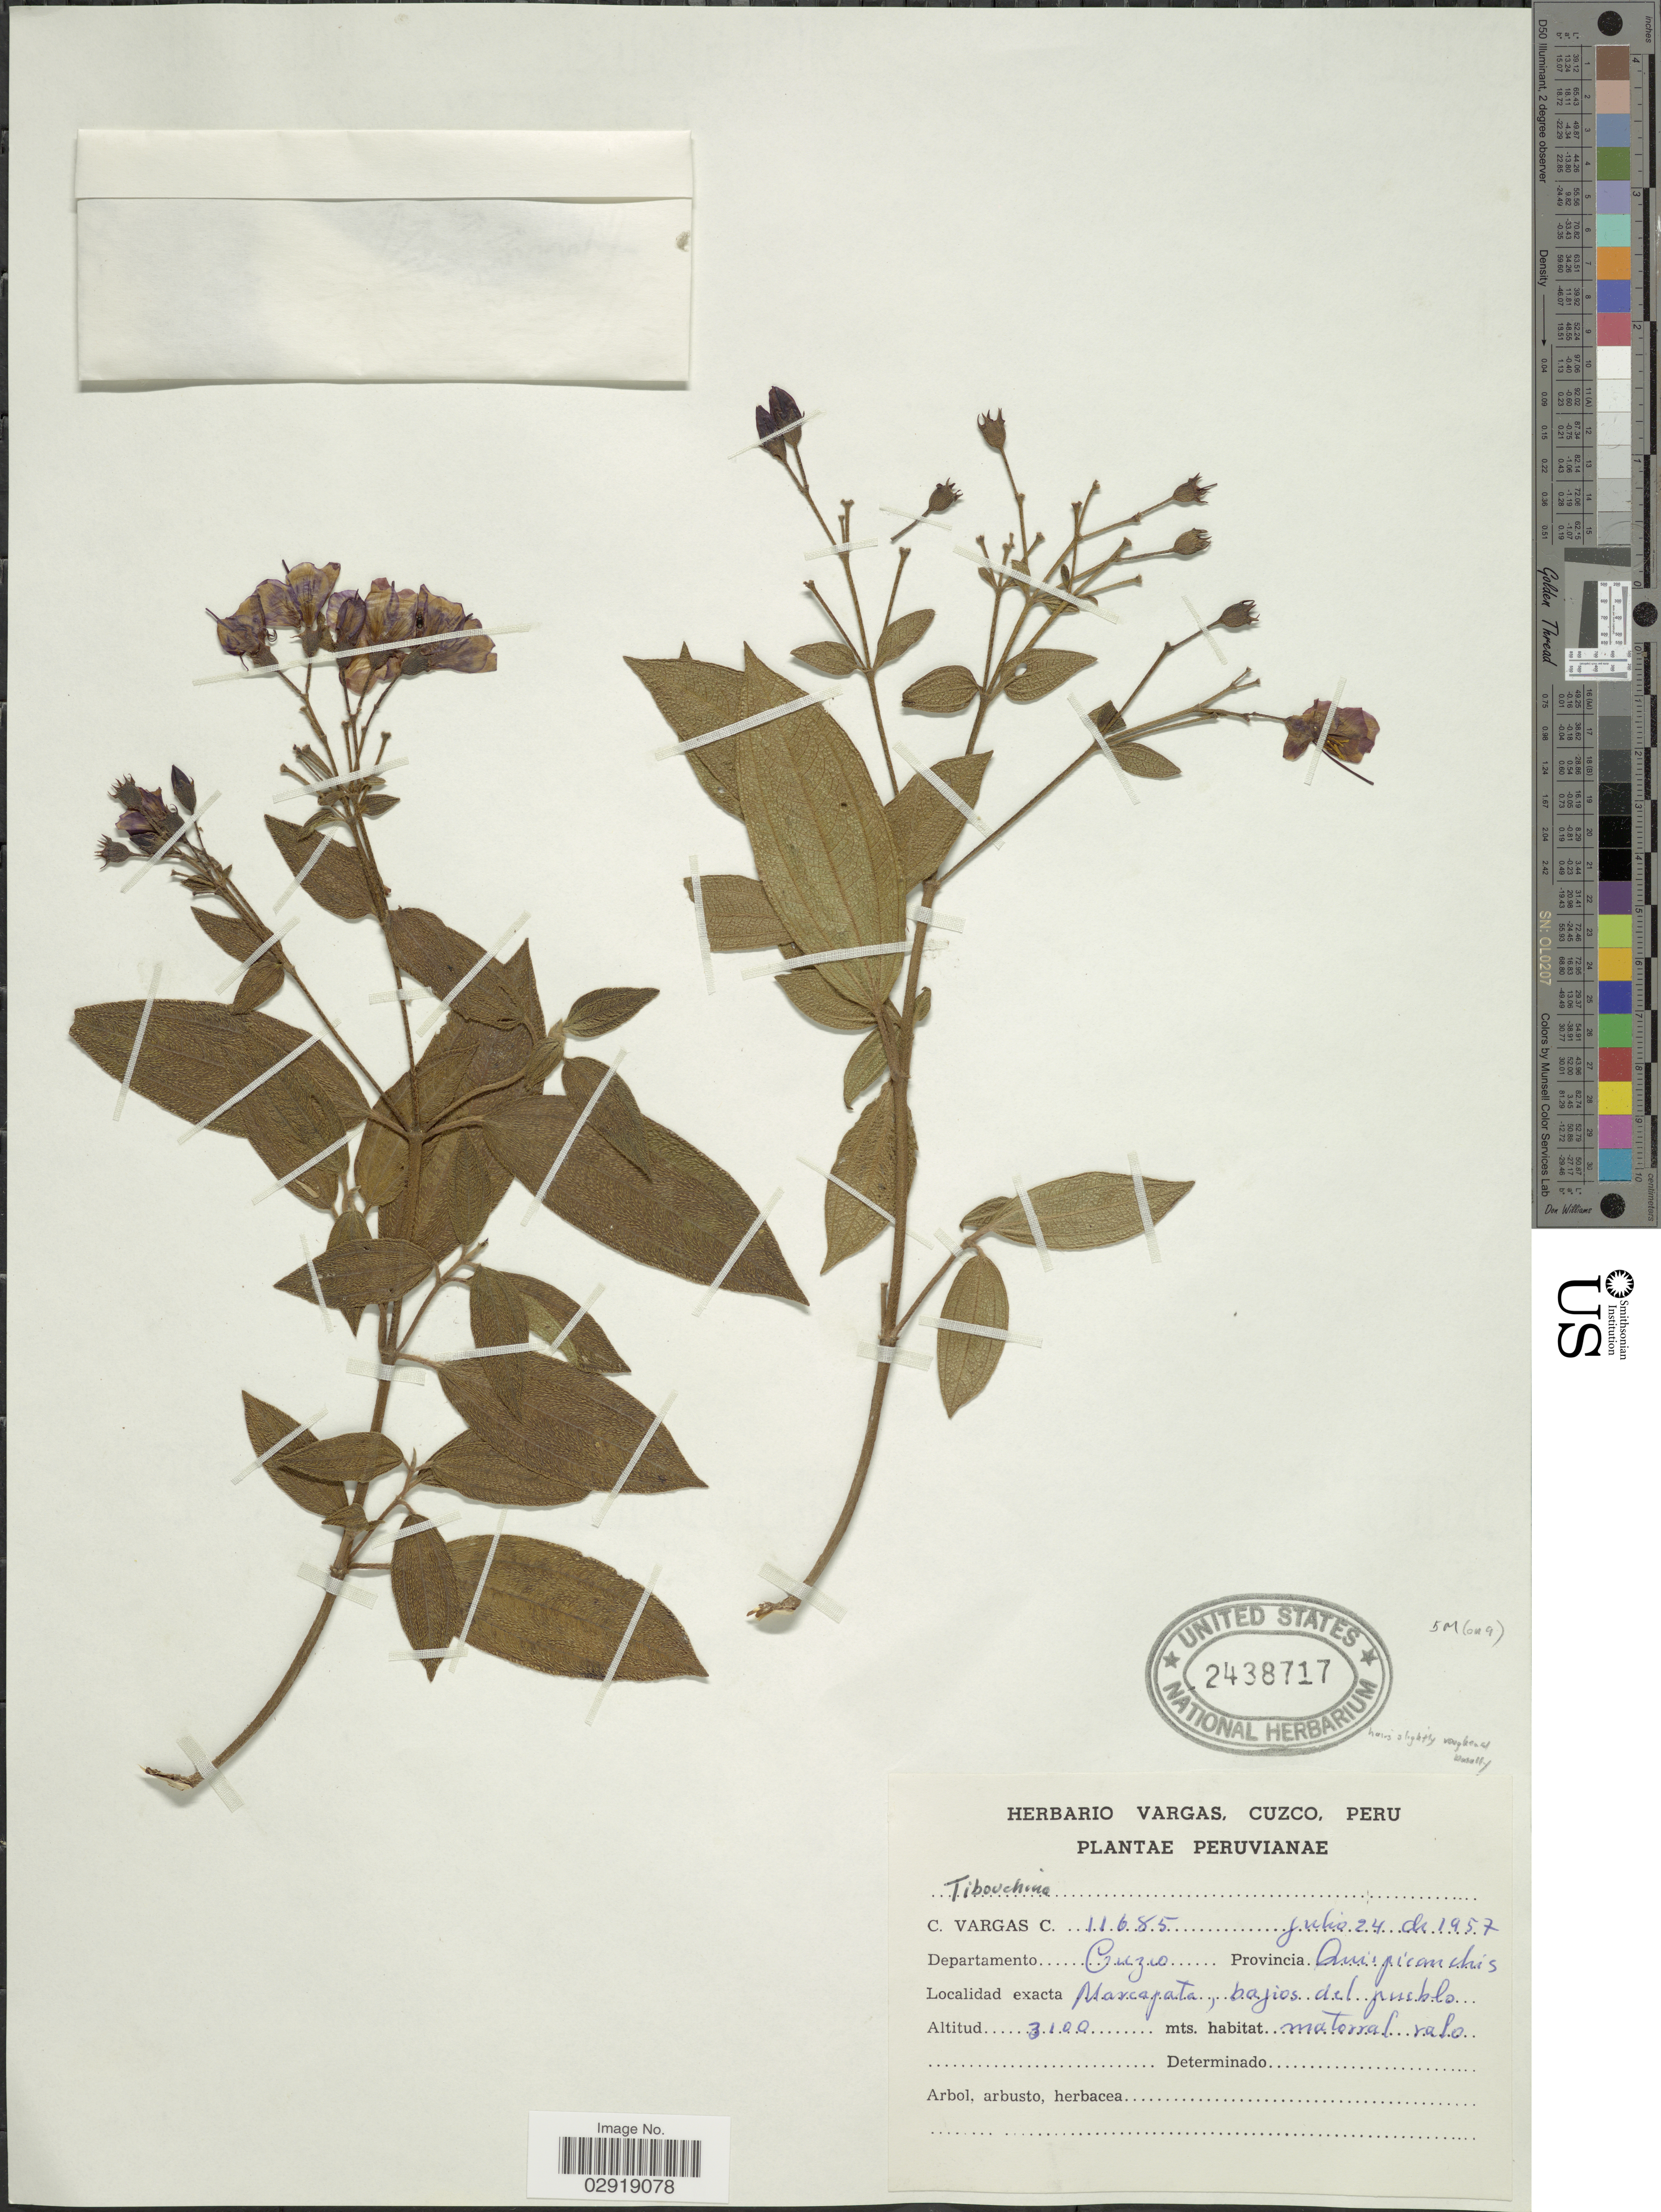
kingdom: Plantae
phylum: Tracheophyta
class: Magnoliopsida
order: Myrtales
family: Melastomataceae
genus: Chaetogastra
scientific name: Chaetogastra sp.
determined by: Michelangeli, F. A.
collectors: C. Vargas Calderón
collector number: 11685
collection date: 1957-07-24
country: Peru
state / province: Cusco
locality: Departamento Cuzco Provincia Quispicanchis. Marcapata, bajos del pueblo.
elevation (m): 3100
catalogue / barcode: US 2438717